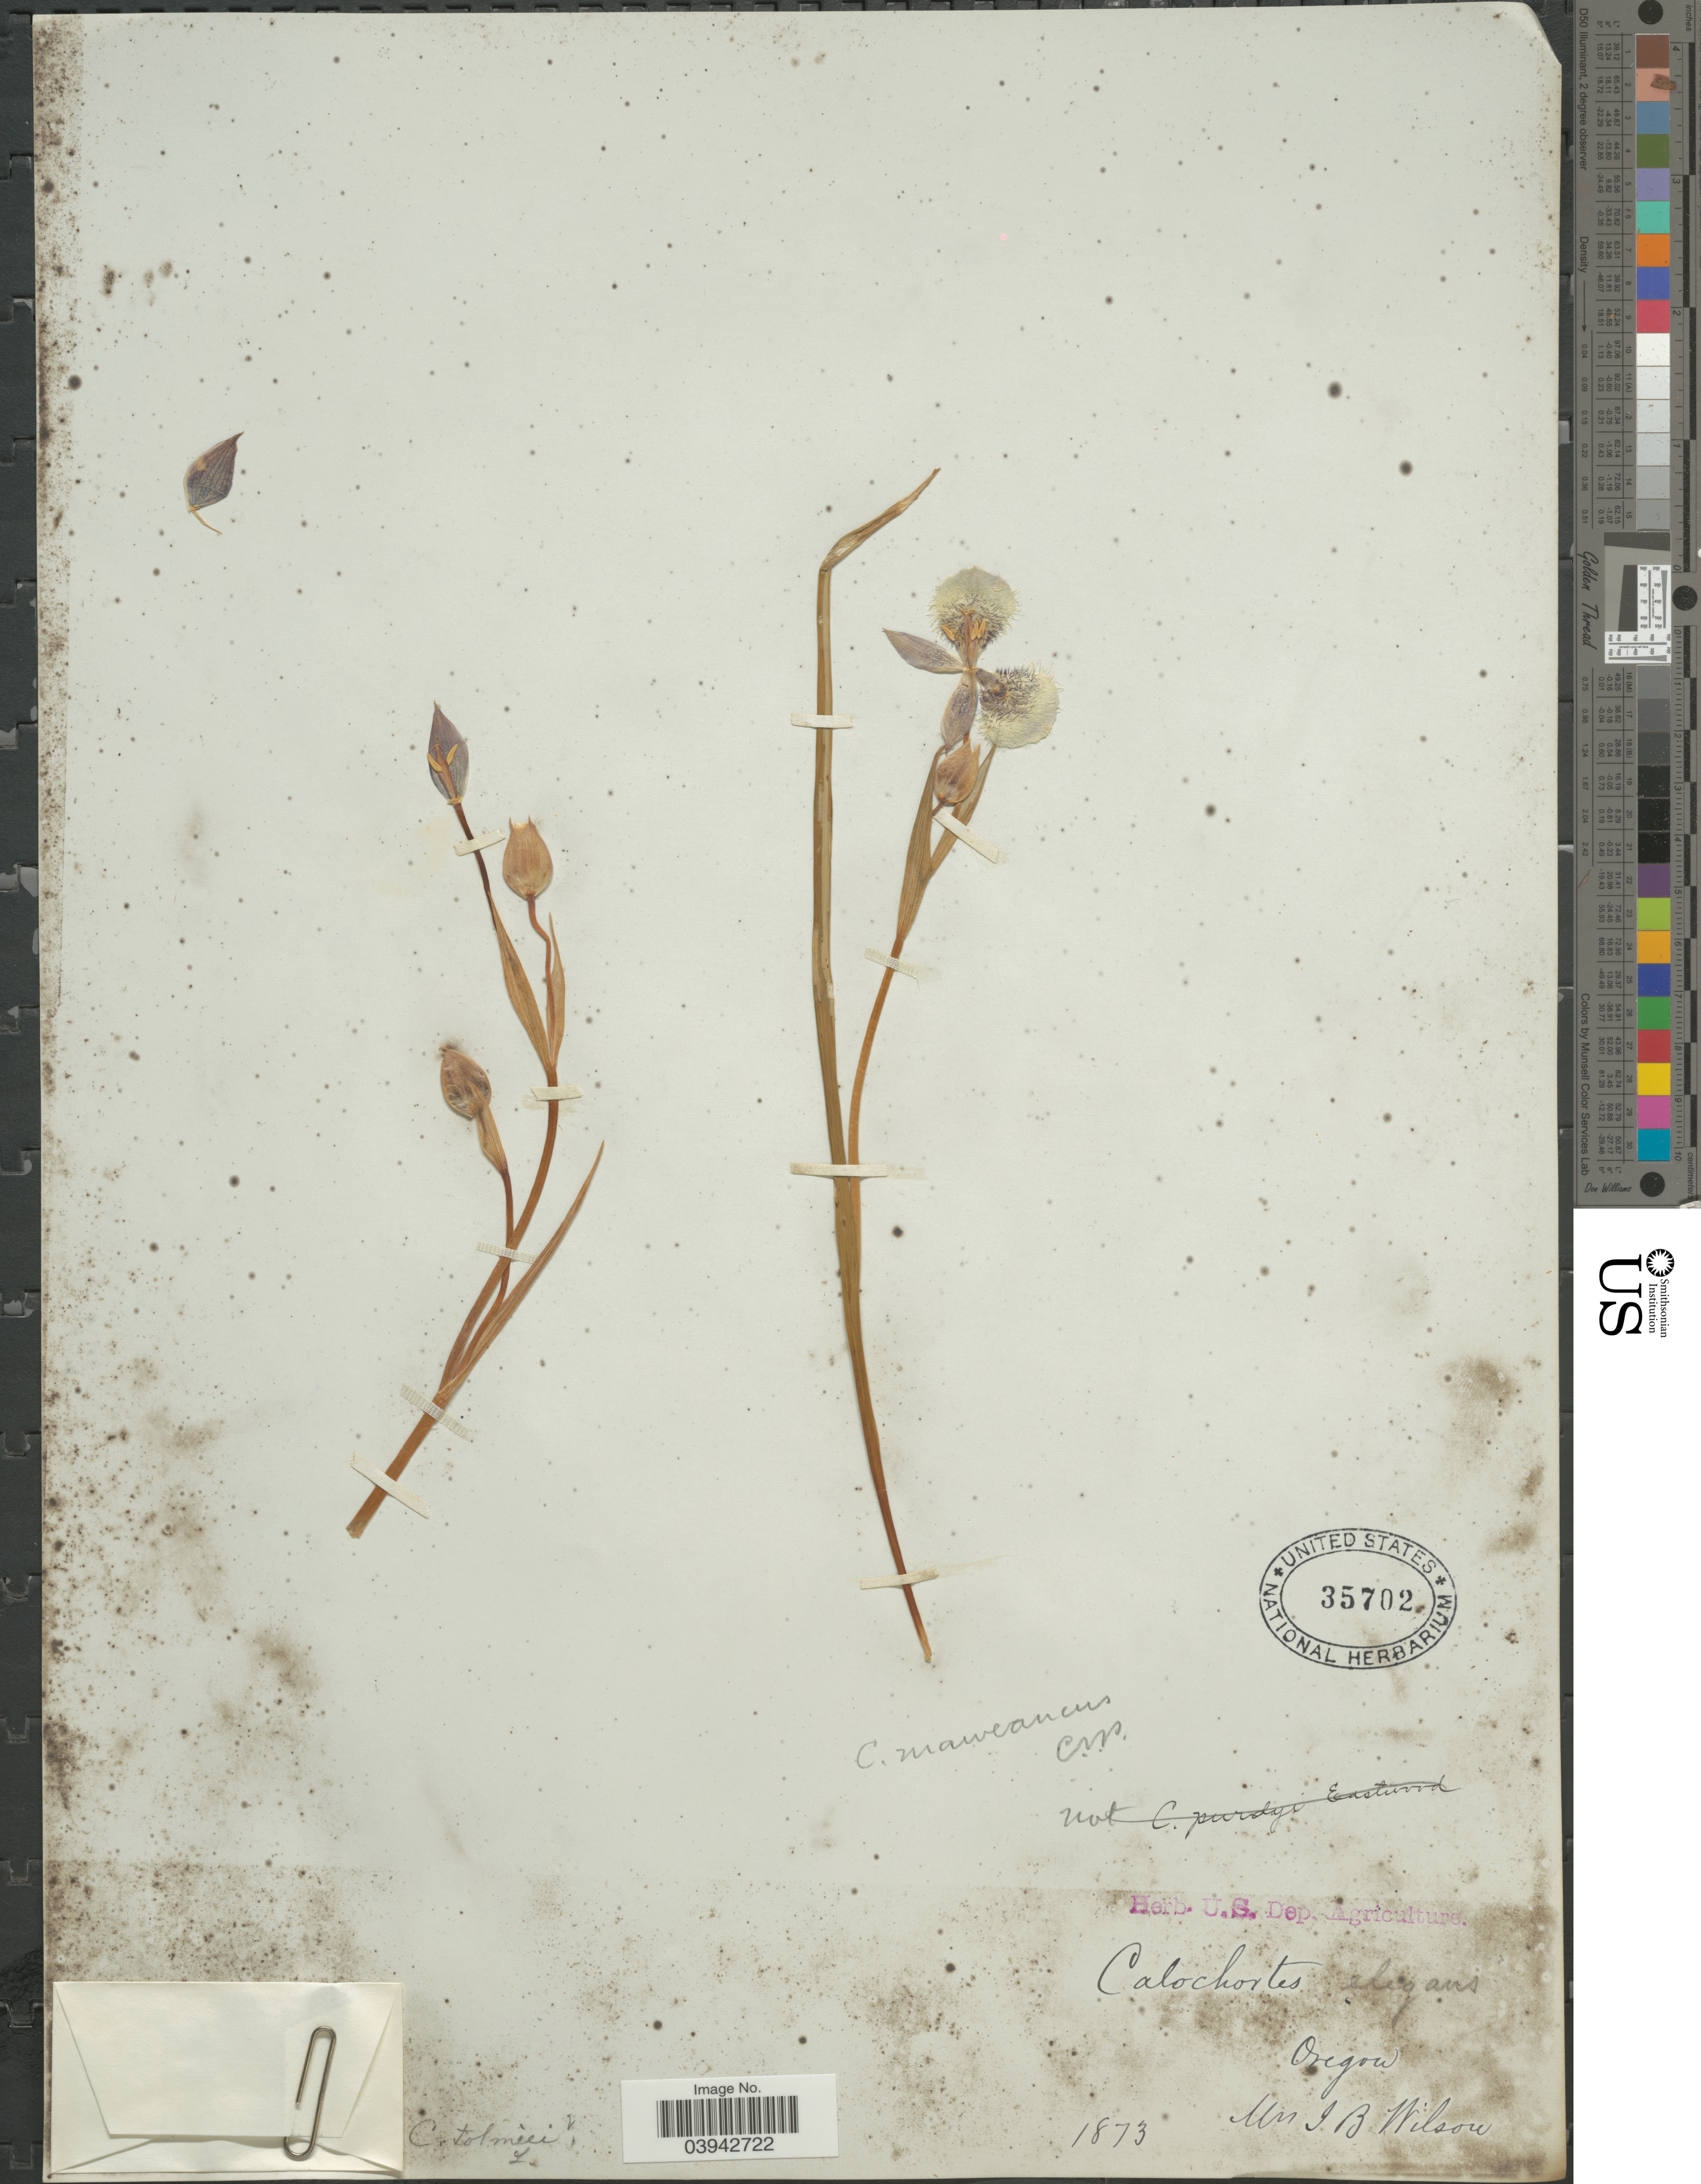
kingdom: Plantae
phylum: Tracheophyta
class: Liliopsida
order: Liliales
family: Liliaceae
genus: Calochortus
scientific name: Calochortus maweanus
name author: Leichtlin ex Baker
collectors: J. B. Wilson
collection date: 1873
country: United States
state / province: Oregon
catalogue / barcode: US 35702